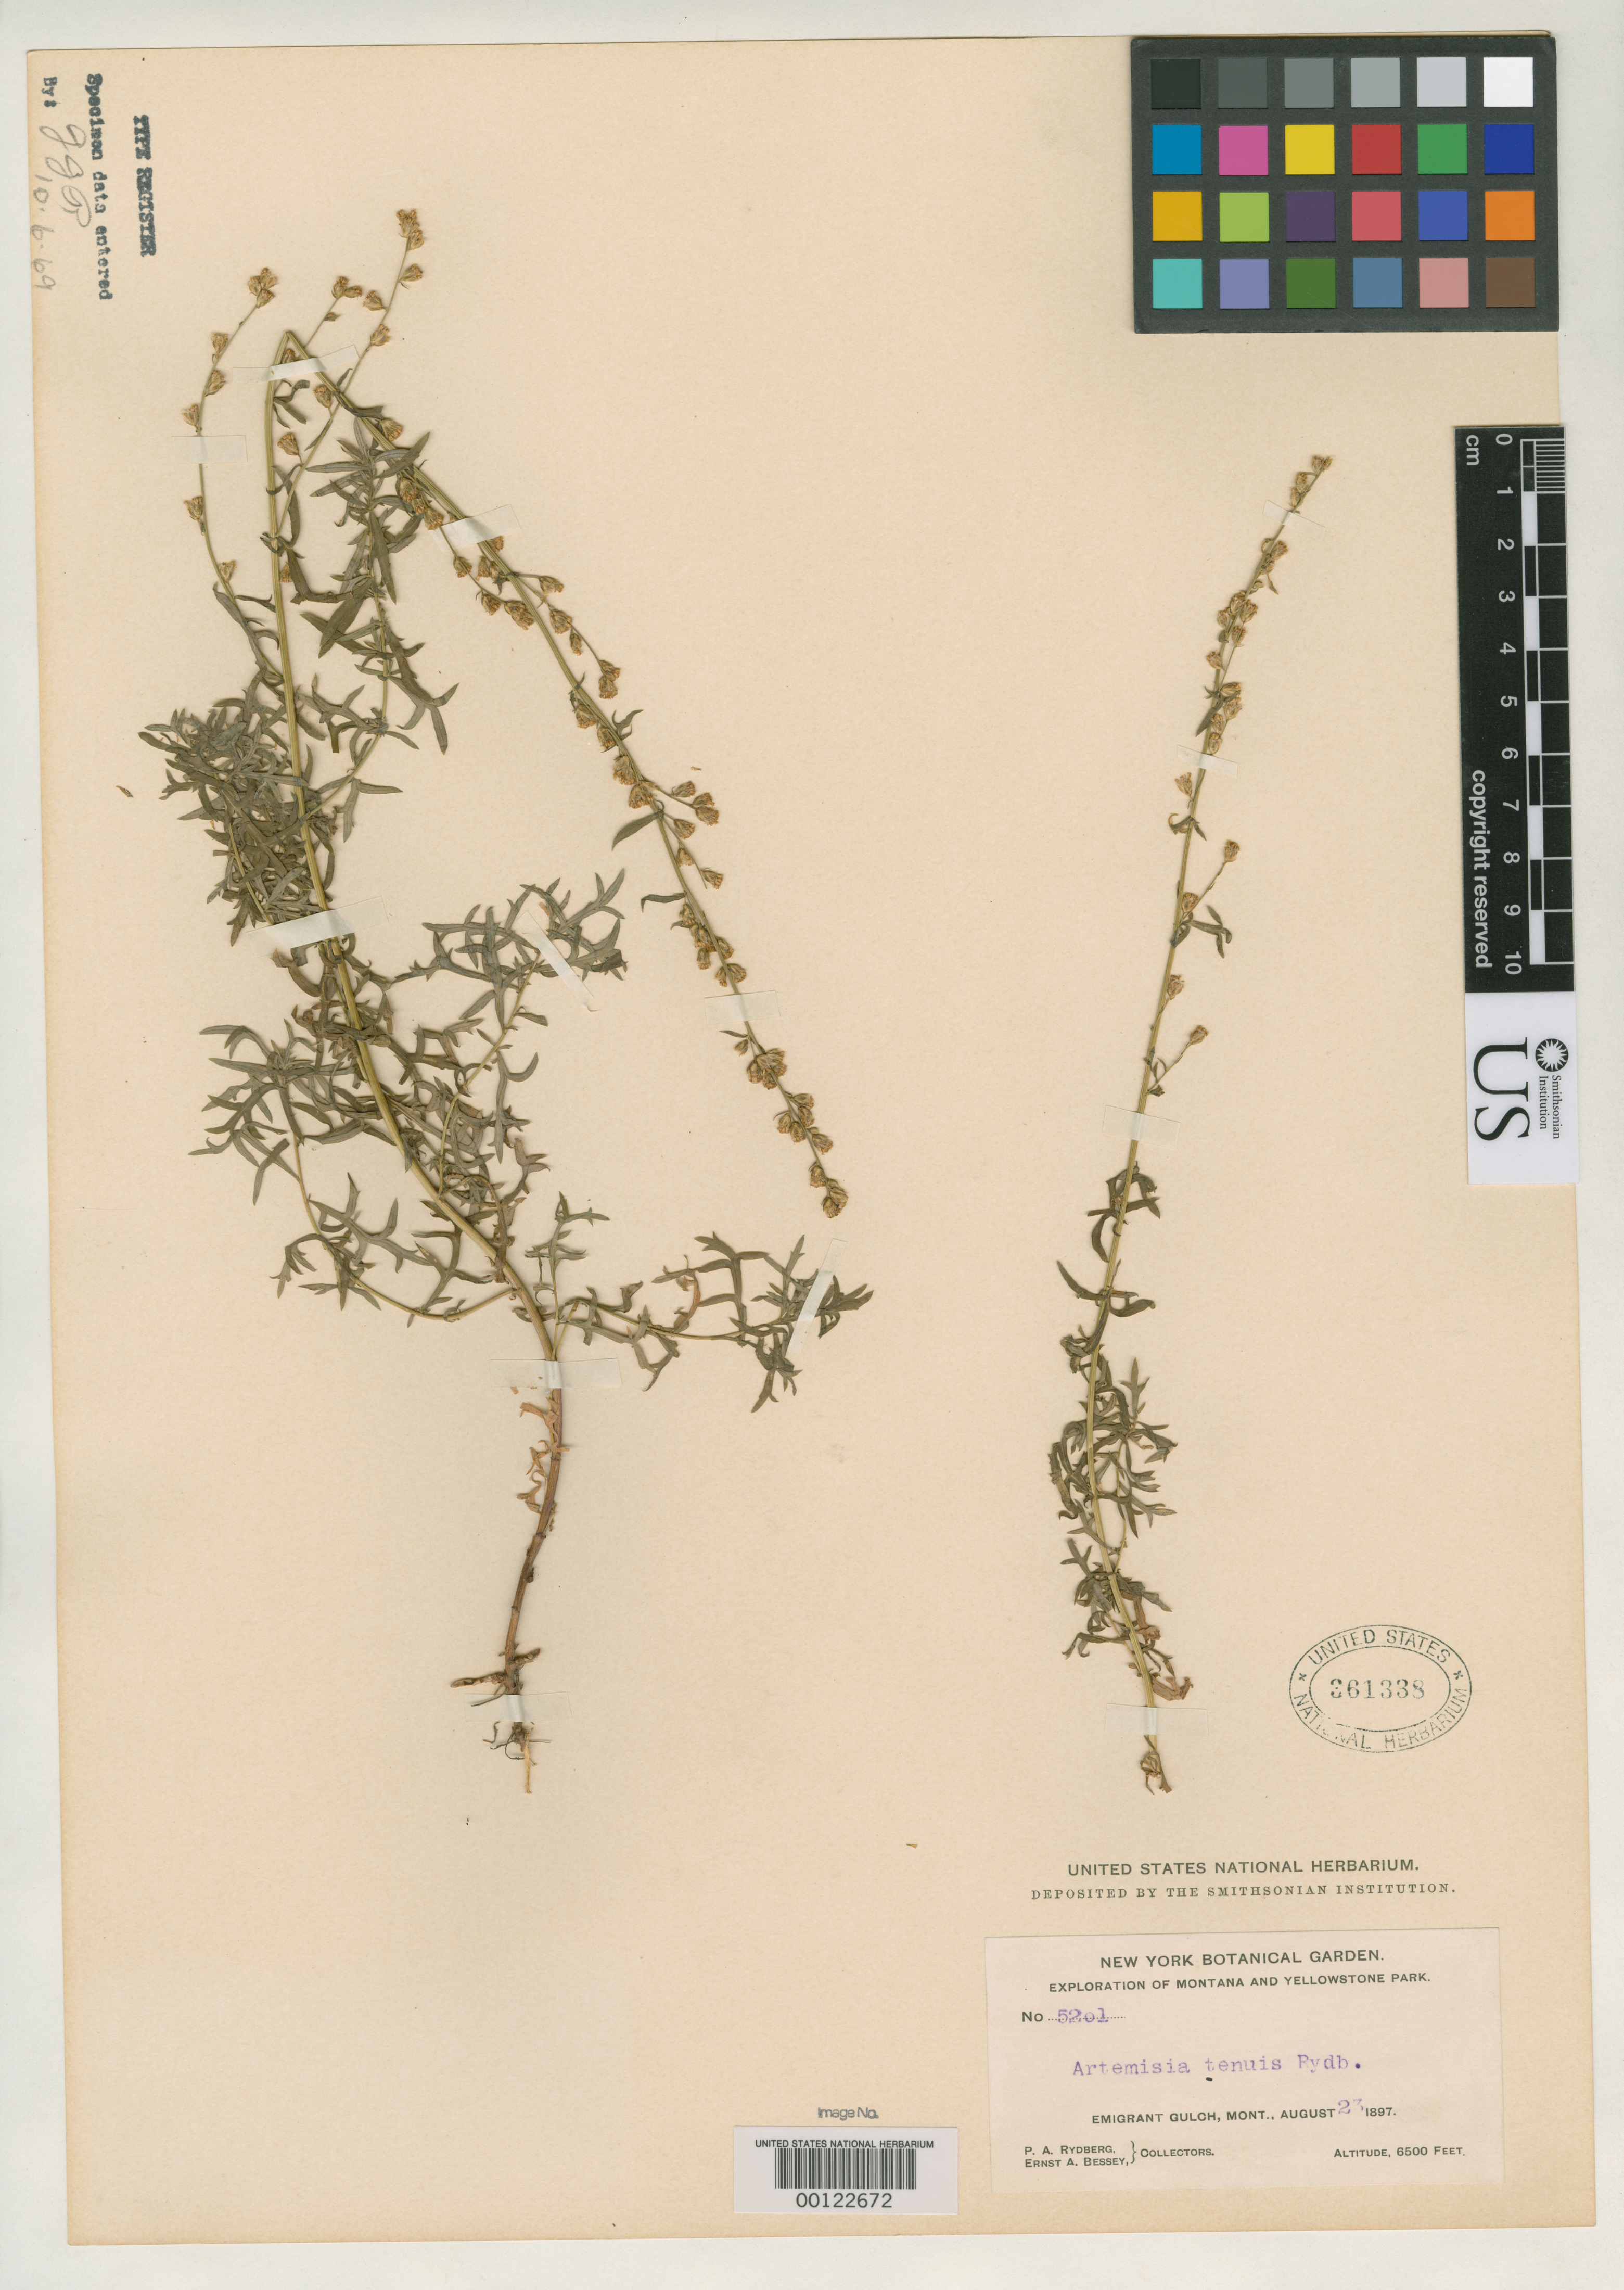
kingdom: Plantae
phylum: Tracheophyta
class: Magnoliopsida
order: Asterales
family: Asteraceae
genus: Artemisia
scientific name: Artemisia tenuis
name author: Rydb.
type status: Isotype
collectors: P. A. Rydberg & E. Bessey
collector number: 5201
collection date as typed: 23 Aug 1897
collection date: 1897-08-23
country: United States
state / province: Montana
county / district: Park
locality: Emigrant Gulch.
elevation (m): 1500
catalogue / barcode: US 361338